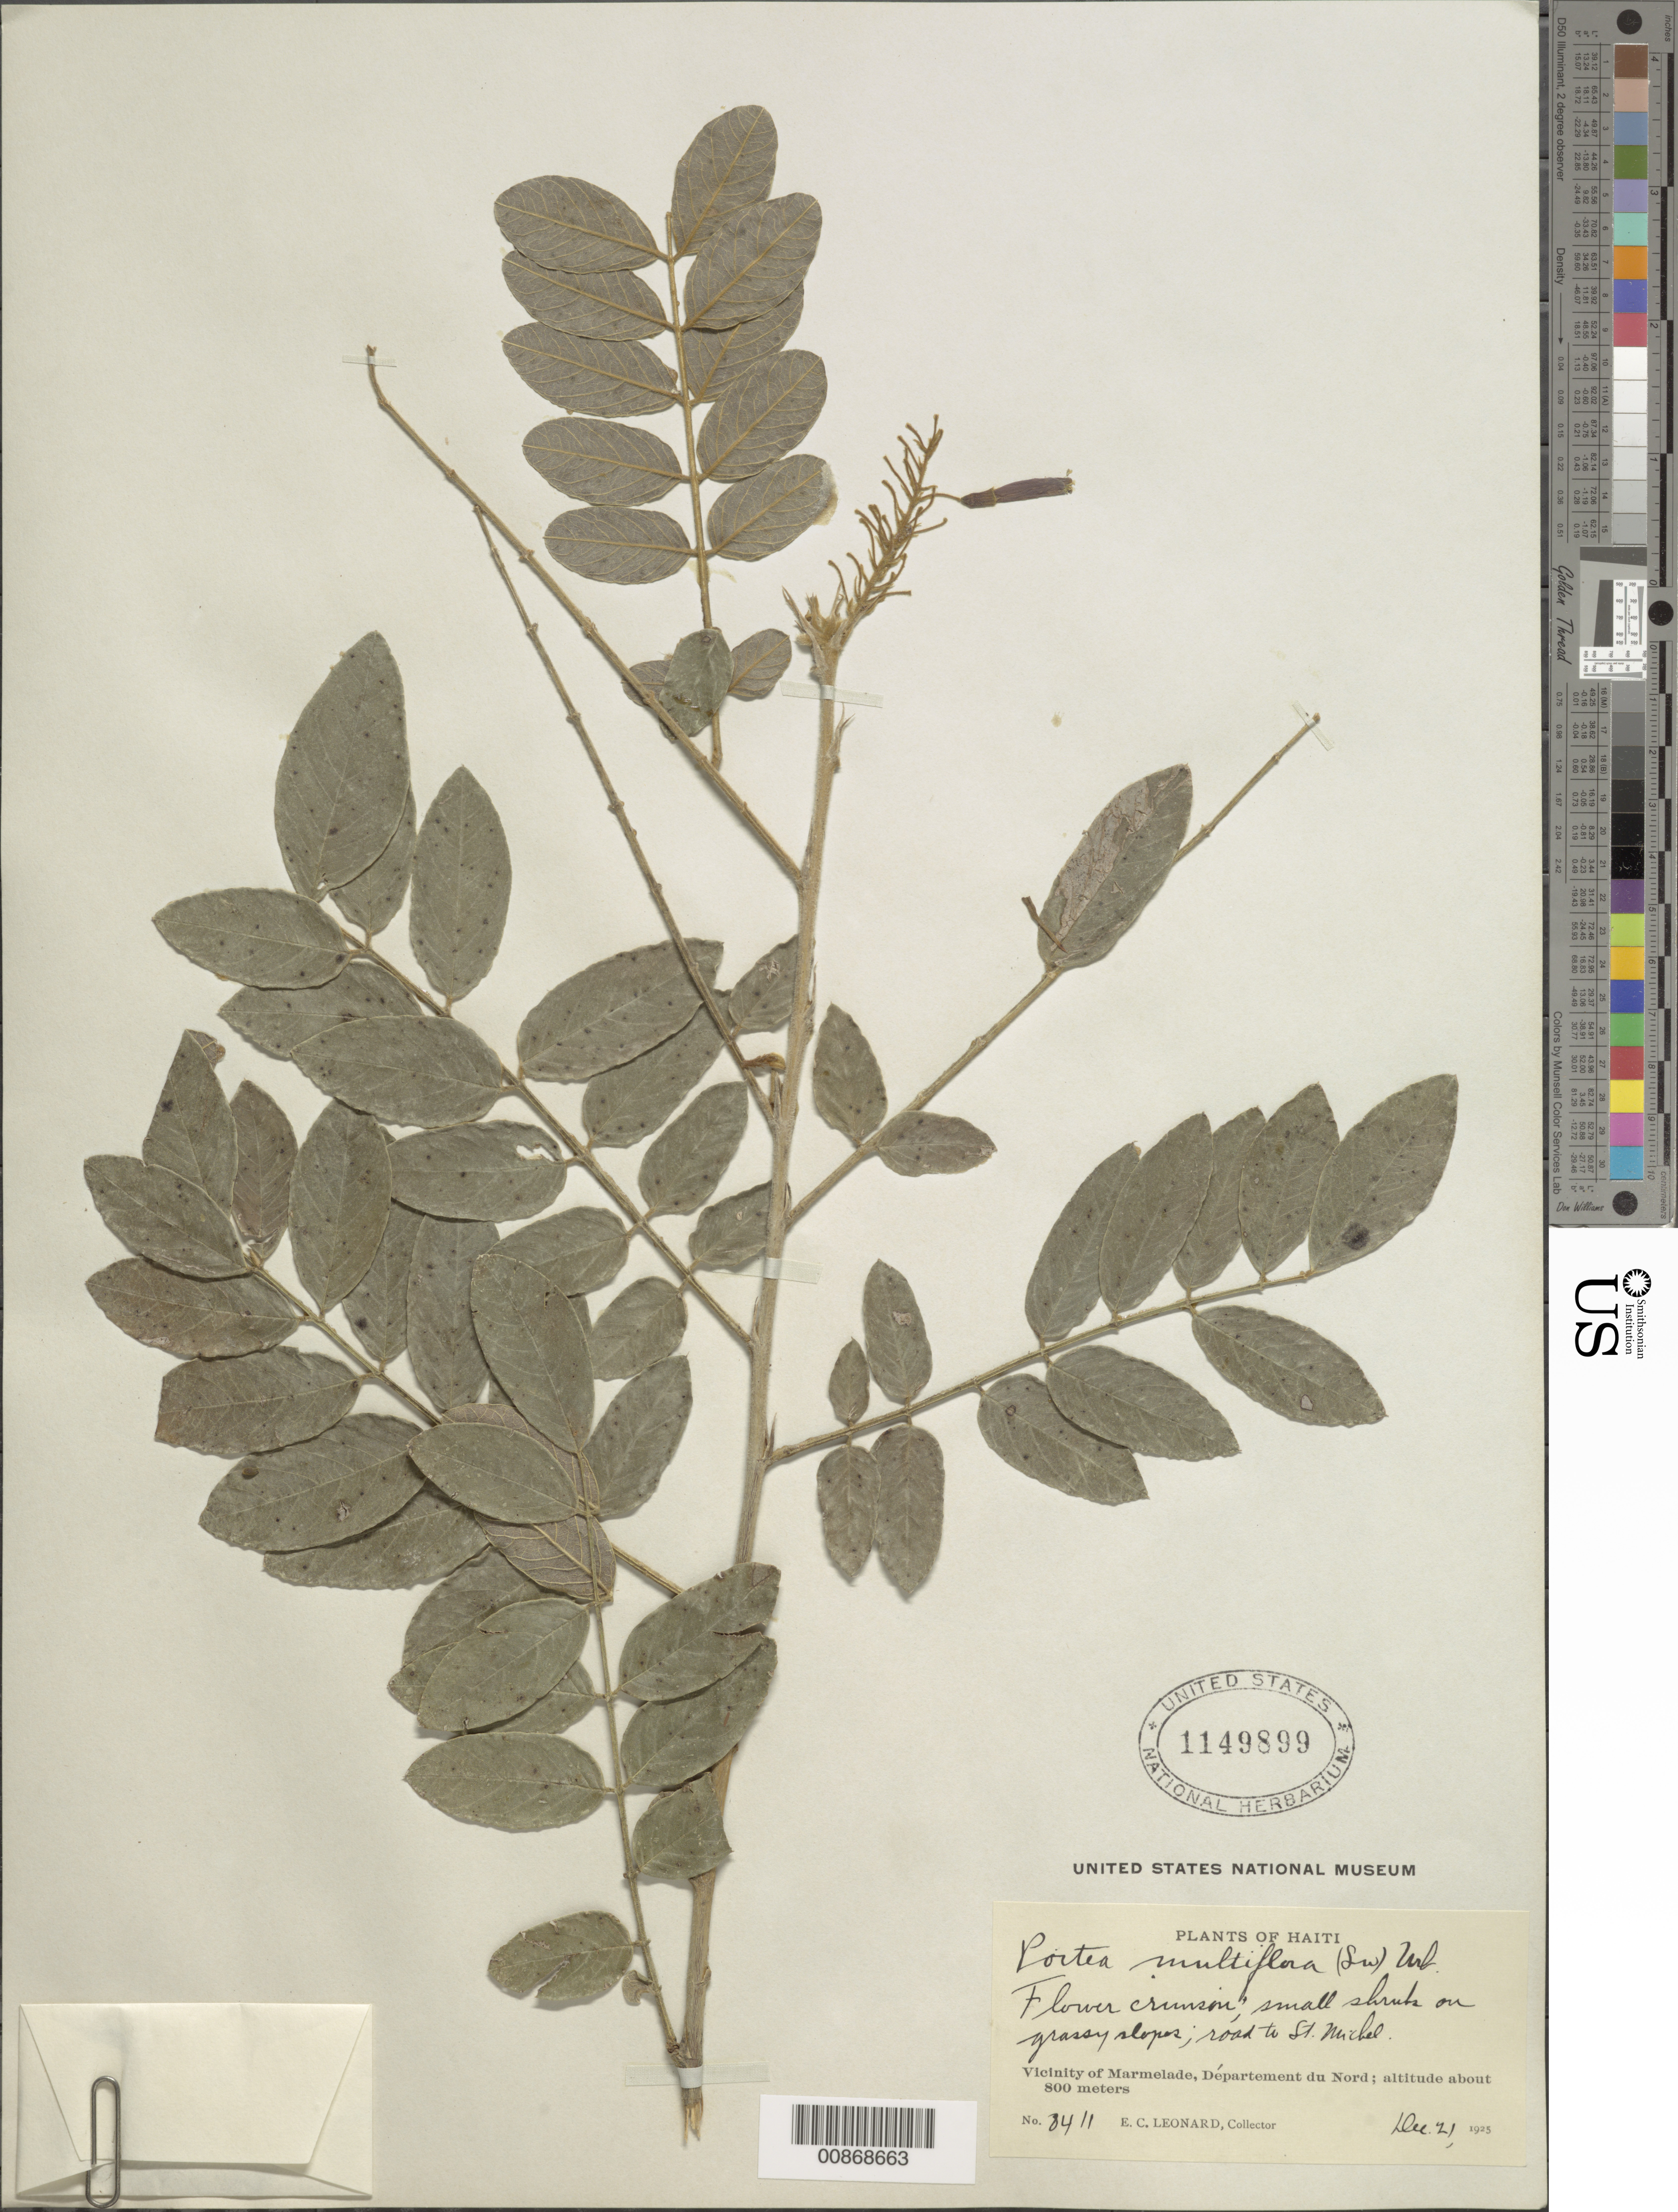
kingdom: Plantae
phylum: Tracheophyta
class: Magnoliopsida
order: Fabales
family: Fabaceae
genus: Poitea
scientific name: Poitea multiflora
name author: (Sw.) Urb.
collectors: E. C. Leonard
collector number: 8411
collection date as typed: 21 Dec 1925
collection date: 1925-12-21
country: Haiti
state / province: Nord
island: Hispaniola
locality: Vicinity of Marmelade. Road to St. Michel.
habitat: On grassy slopes.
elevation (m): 800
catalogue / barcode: US 1149899